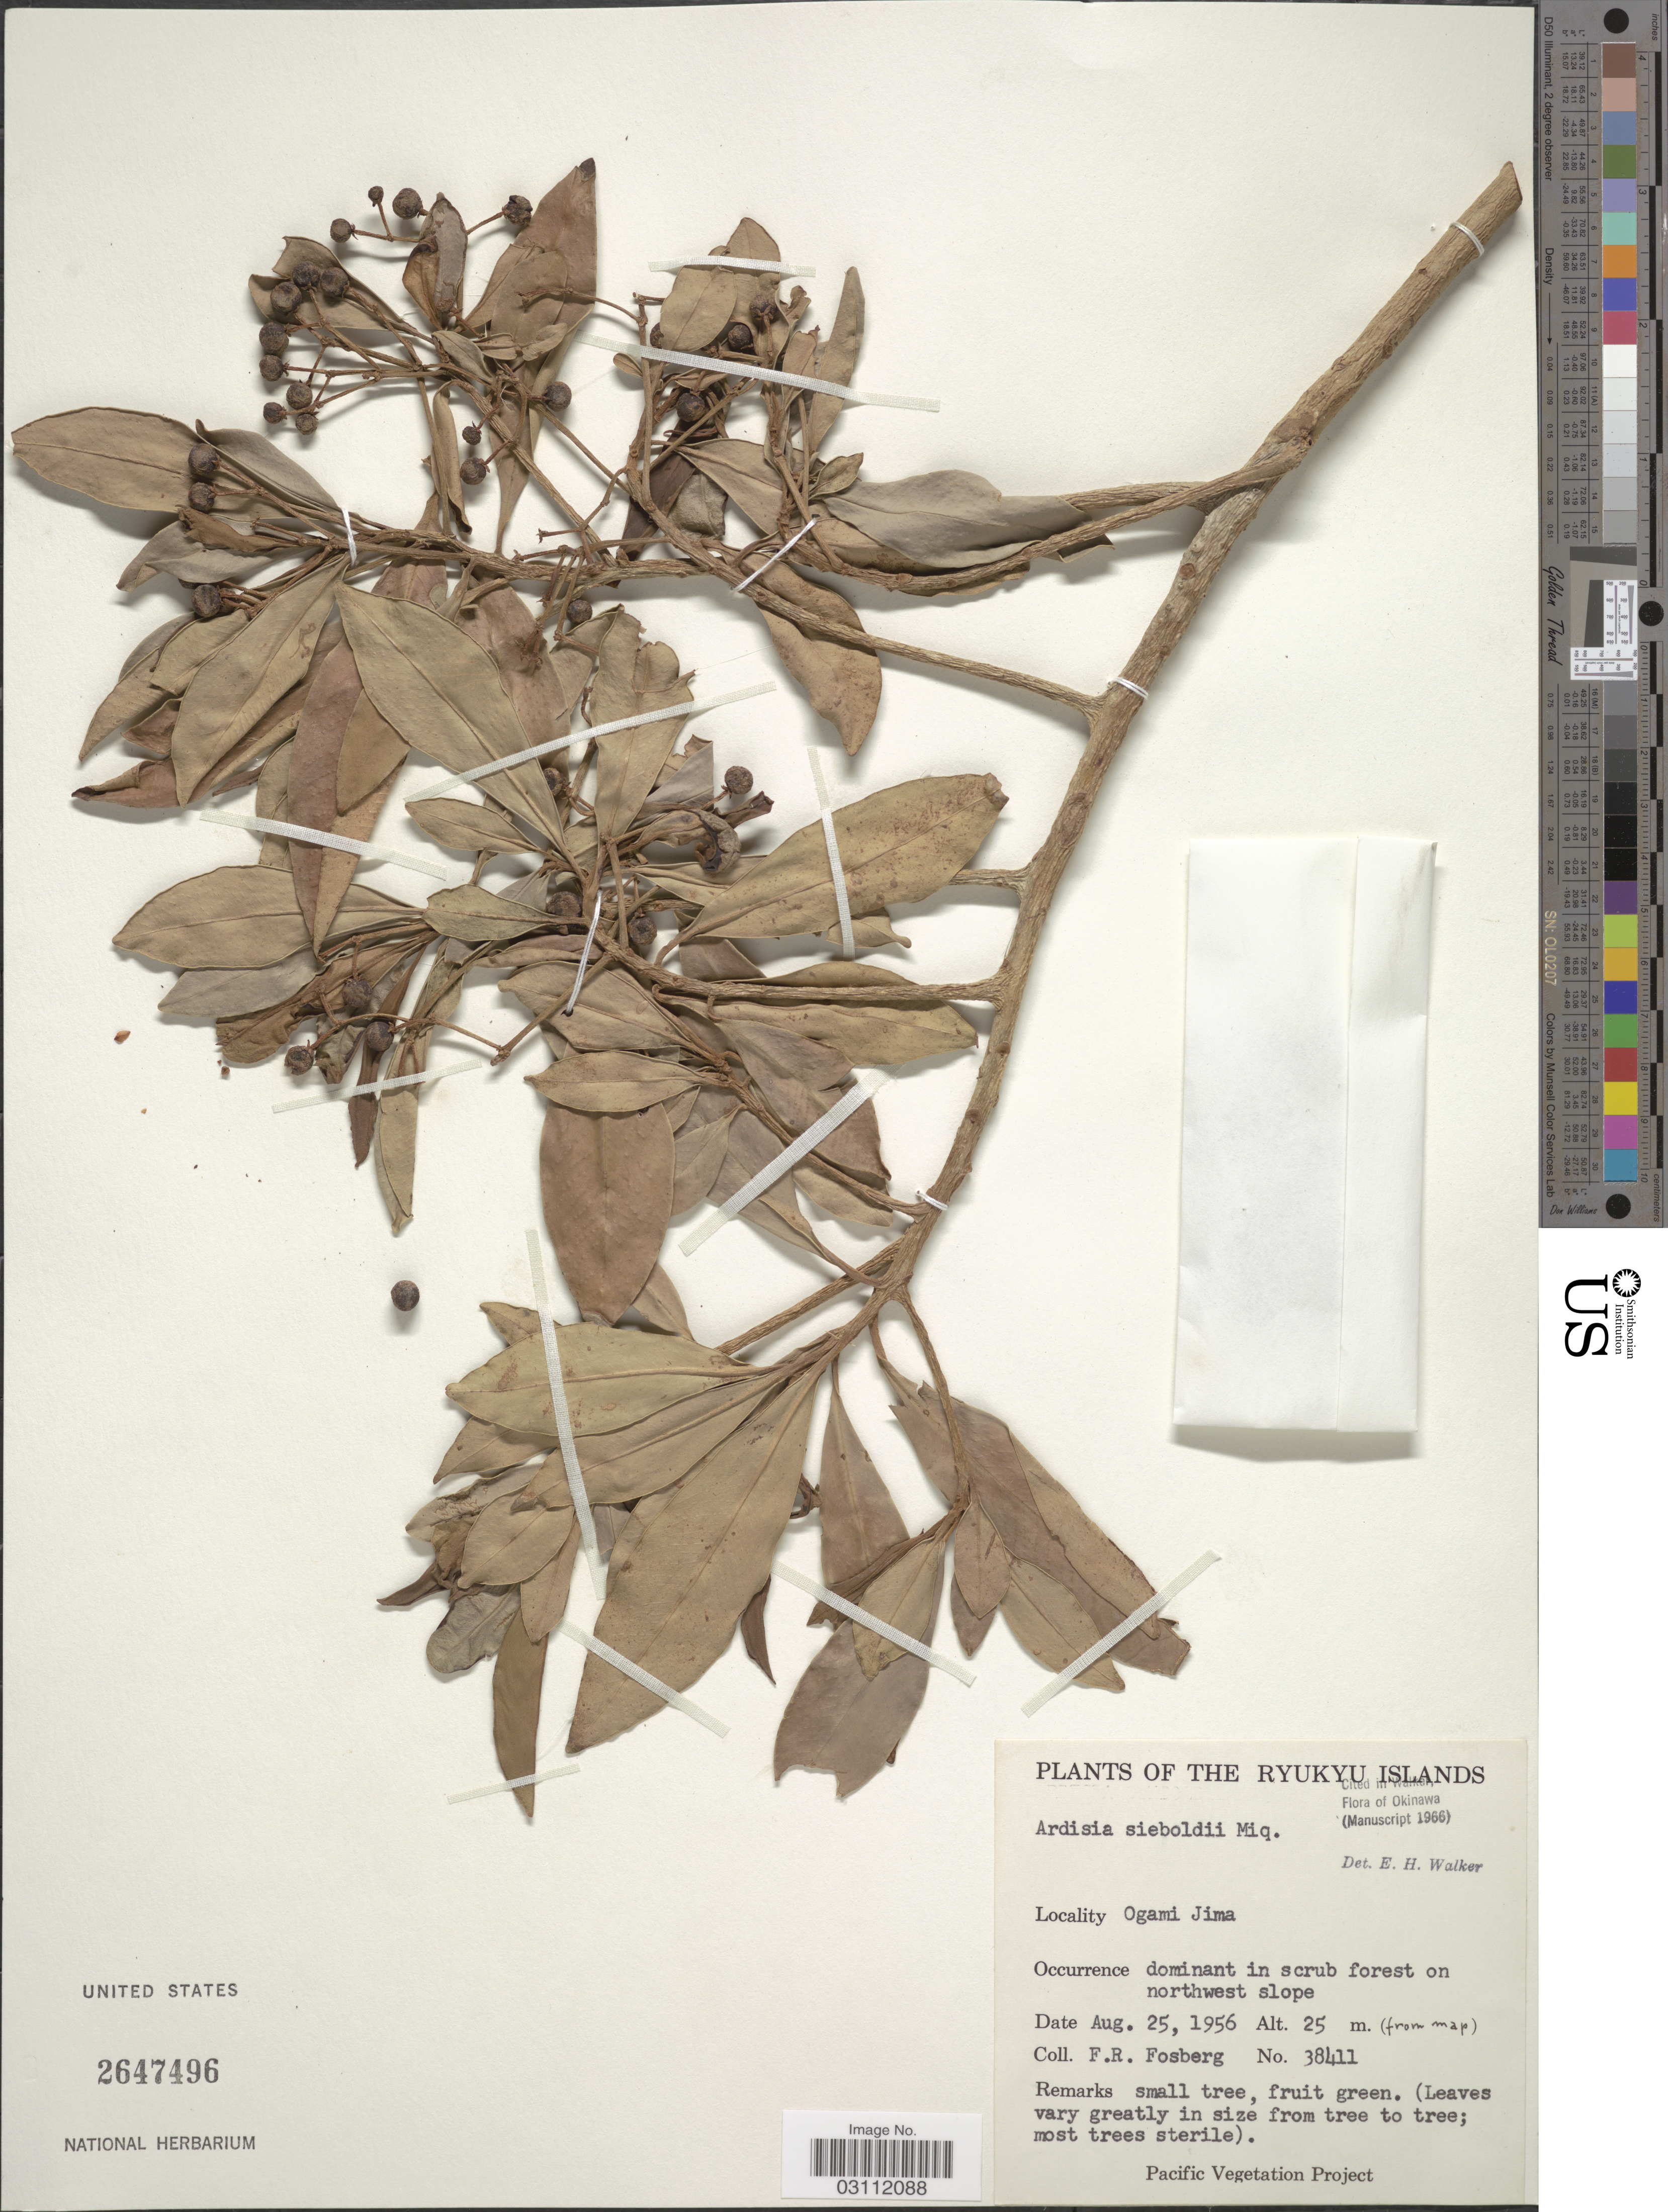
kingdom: Plantae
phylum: Tracheophyta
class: Magnoliopsida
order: Ericales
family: Primulaceae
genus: Ardisia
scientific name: Ardisia sieboldii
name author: Miq.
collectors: F. R. Fosberg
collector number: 38411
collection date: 1956-08-25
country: Japan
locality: The Ryukyu Islands, Ogami Jima.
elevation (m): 25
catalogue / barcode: US 2647496